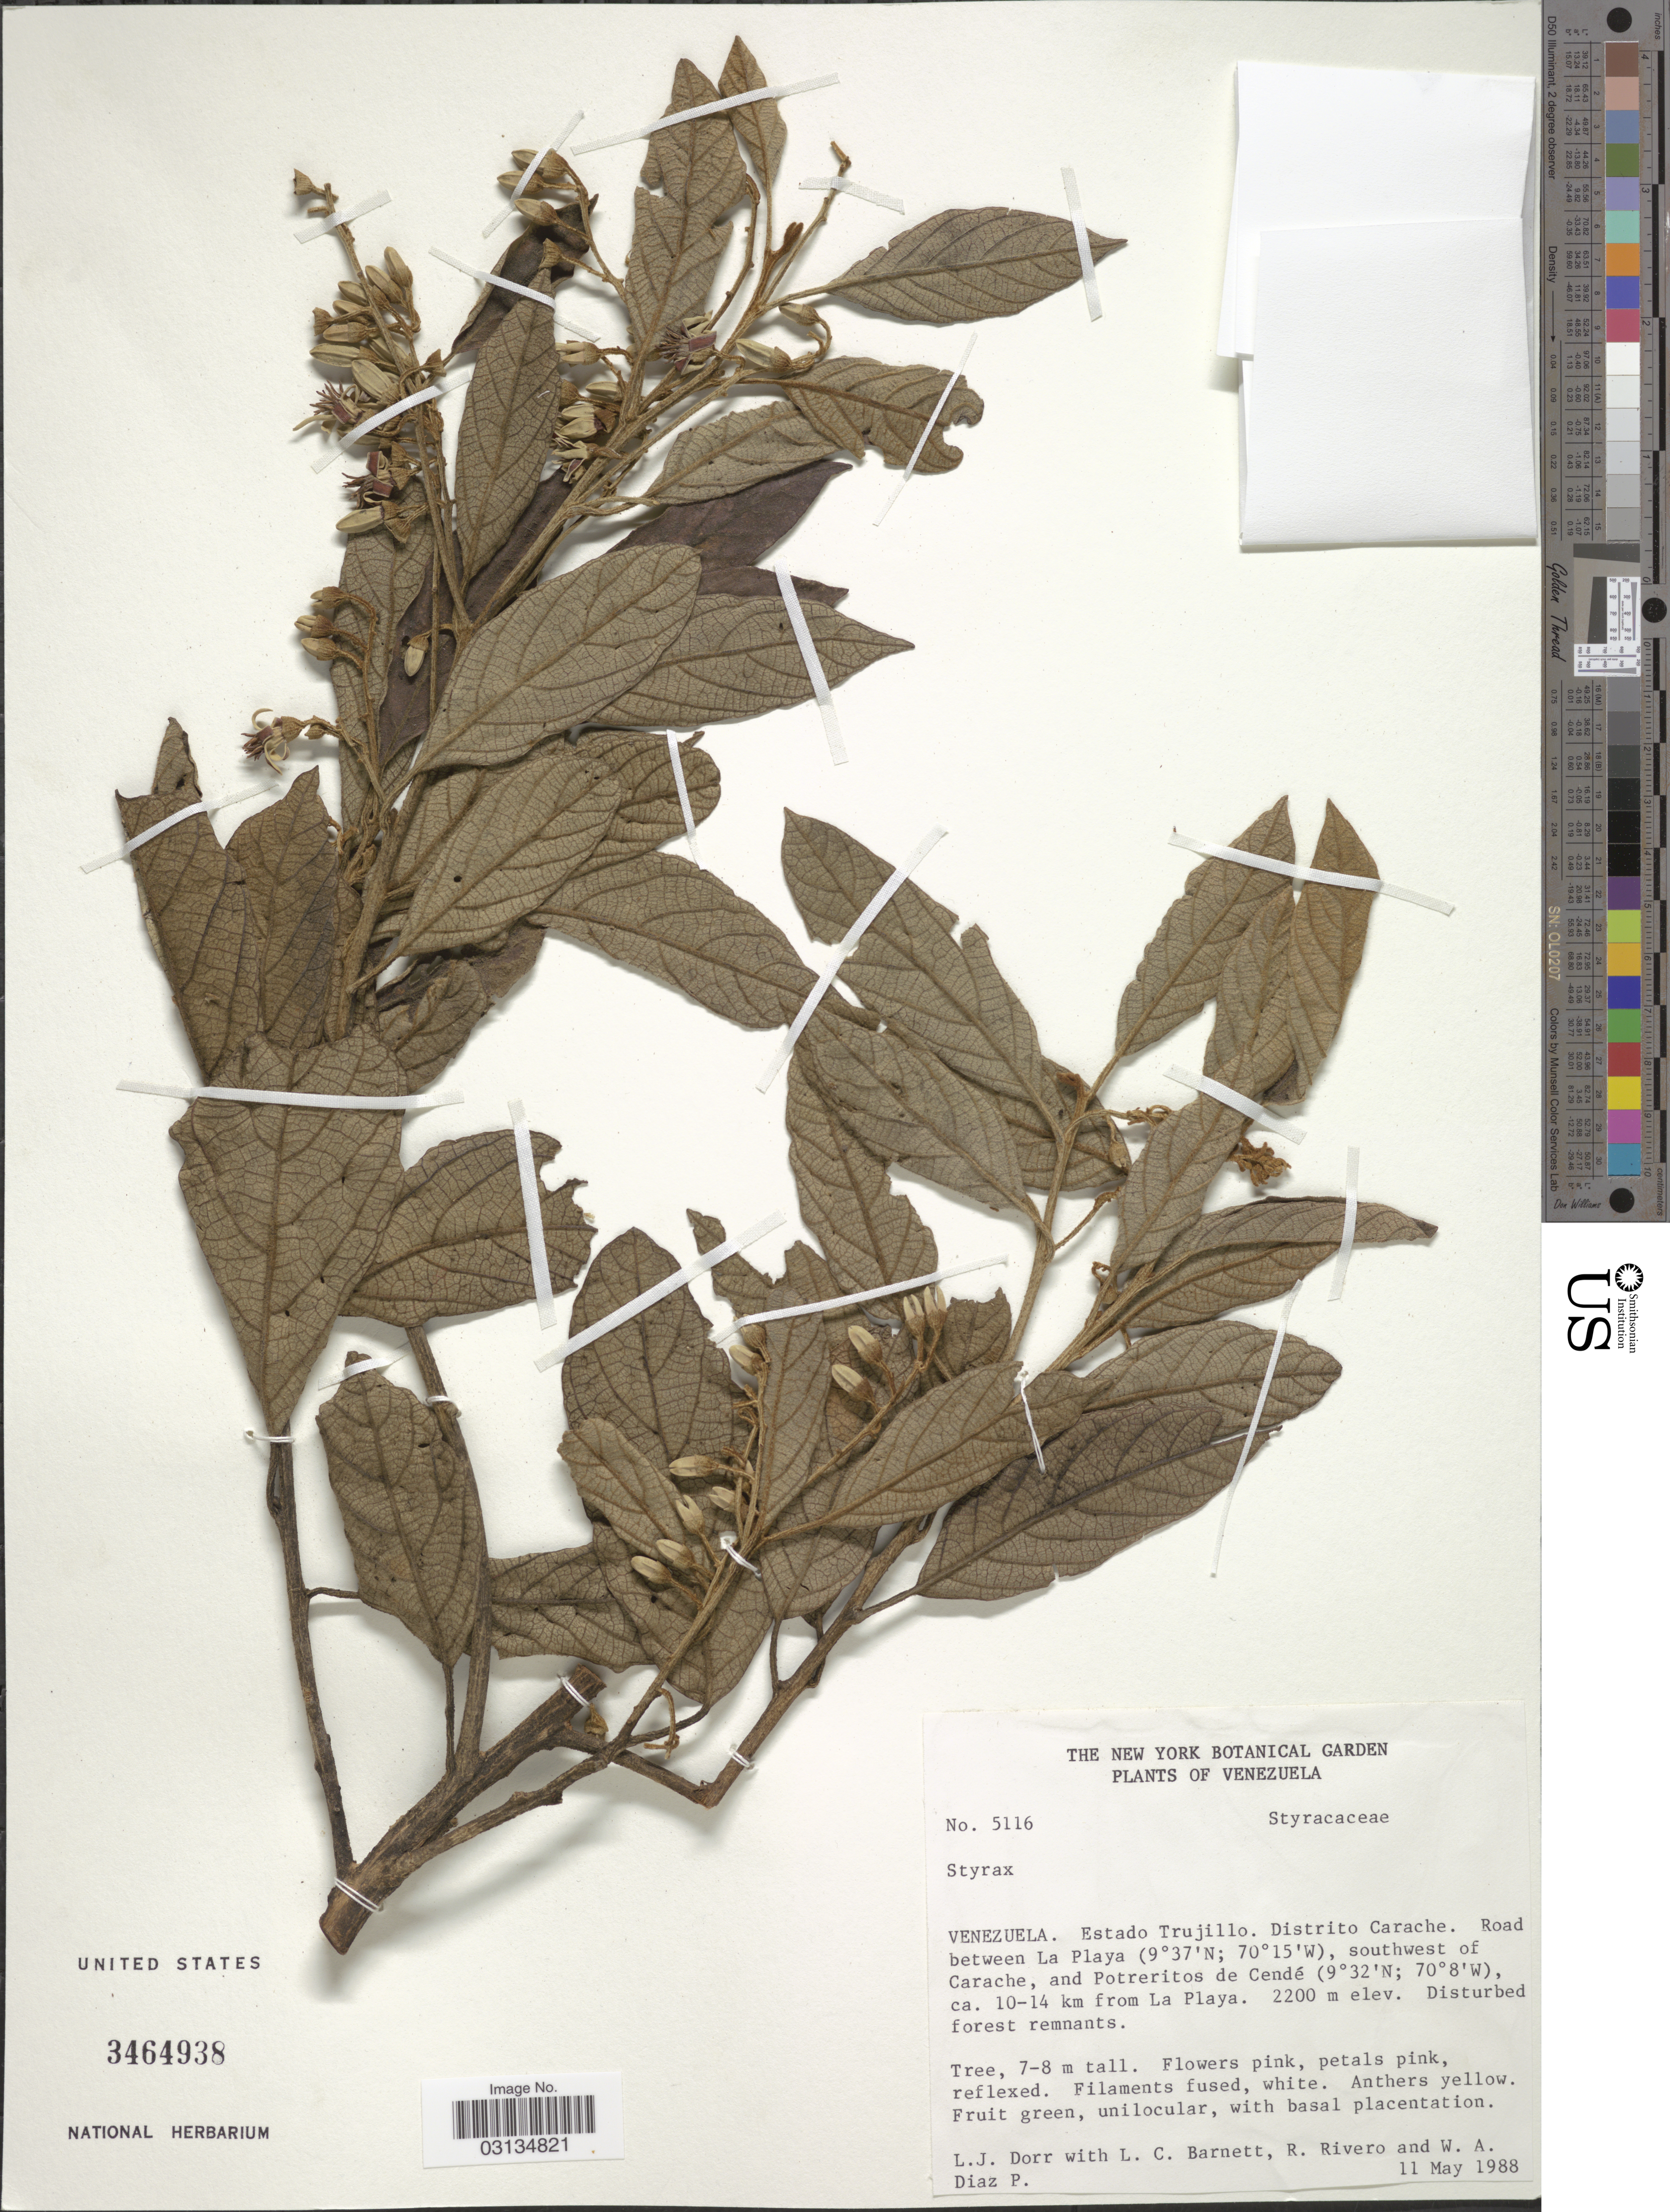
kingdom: Plantae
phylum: Tracheophyta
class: Magnoliopsida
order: Ericales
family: Styracaceae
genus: Styrax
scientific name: Styrax sp.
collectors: L. J. Dorr, L. C. Barnett, R. Rivero & W. Díaz P.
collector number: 5116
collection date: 1988-05-11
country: Venezuela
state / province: Trujillo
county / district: Carache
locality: Road between La Playa, SW of Carache, and Potreritos de Cendé, ca. 10-14 km from La Playa.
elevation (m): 2200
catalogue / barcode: US 3464938